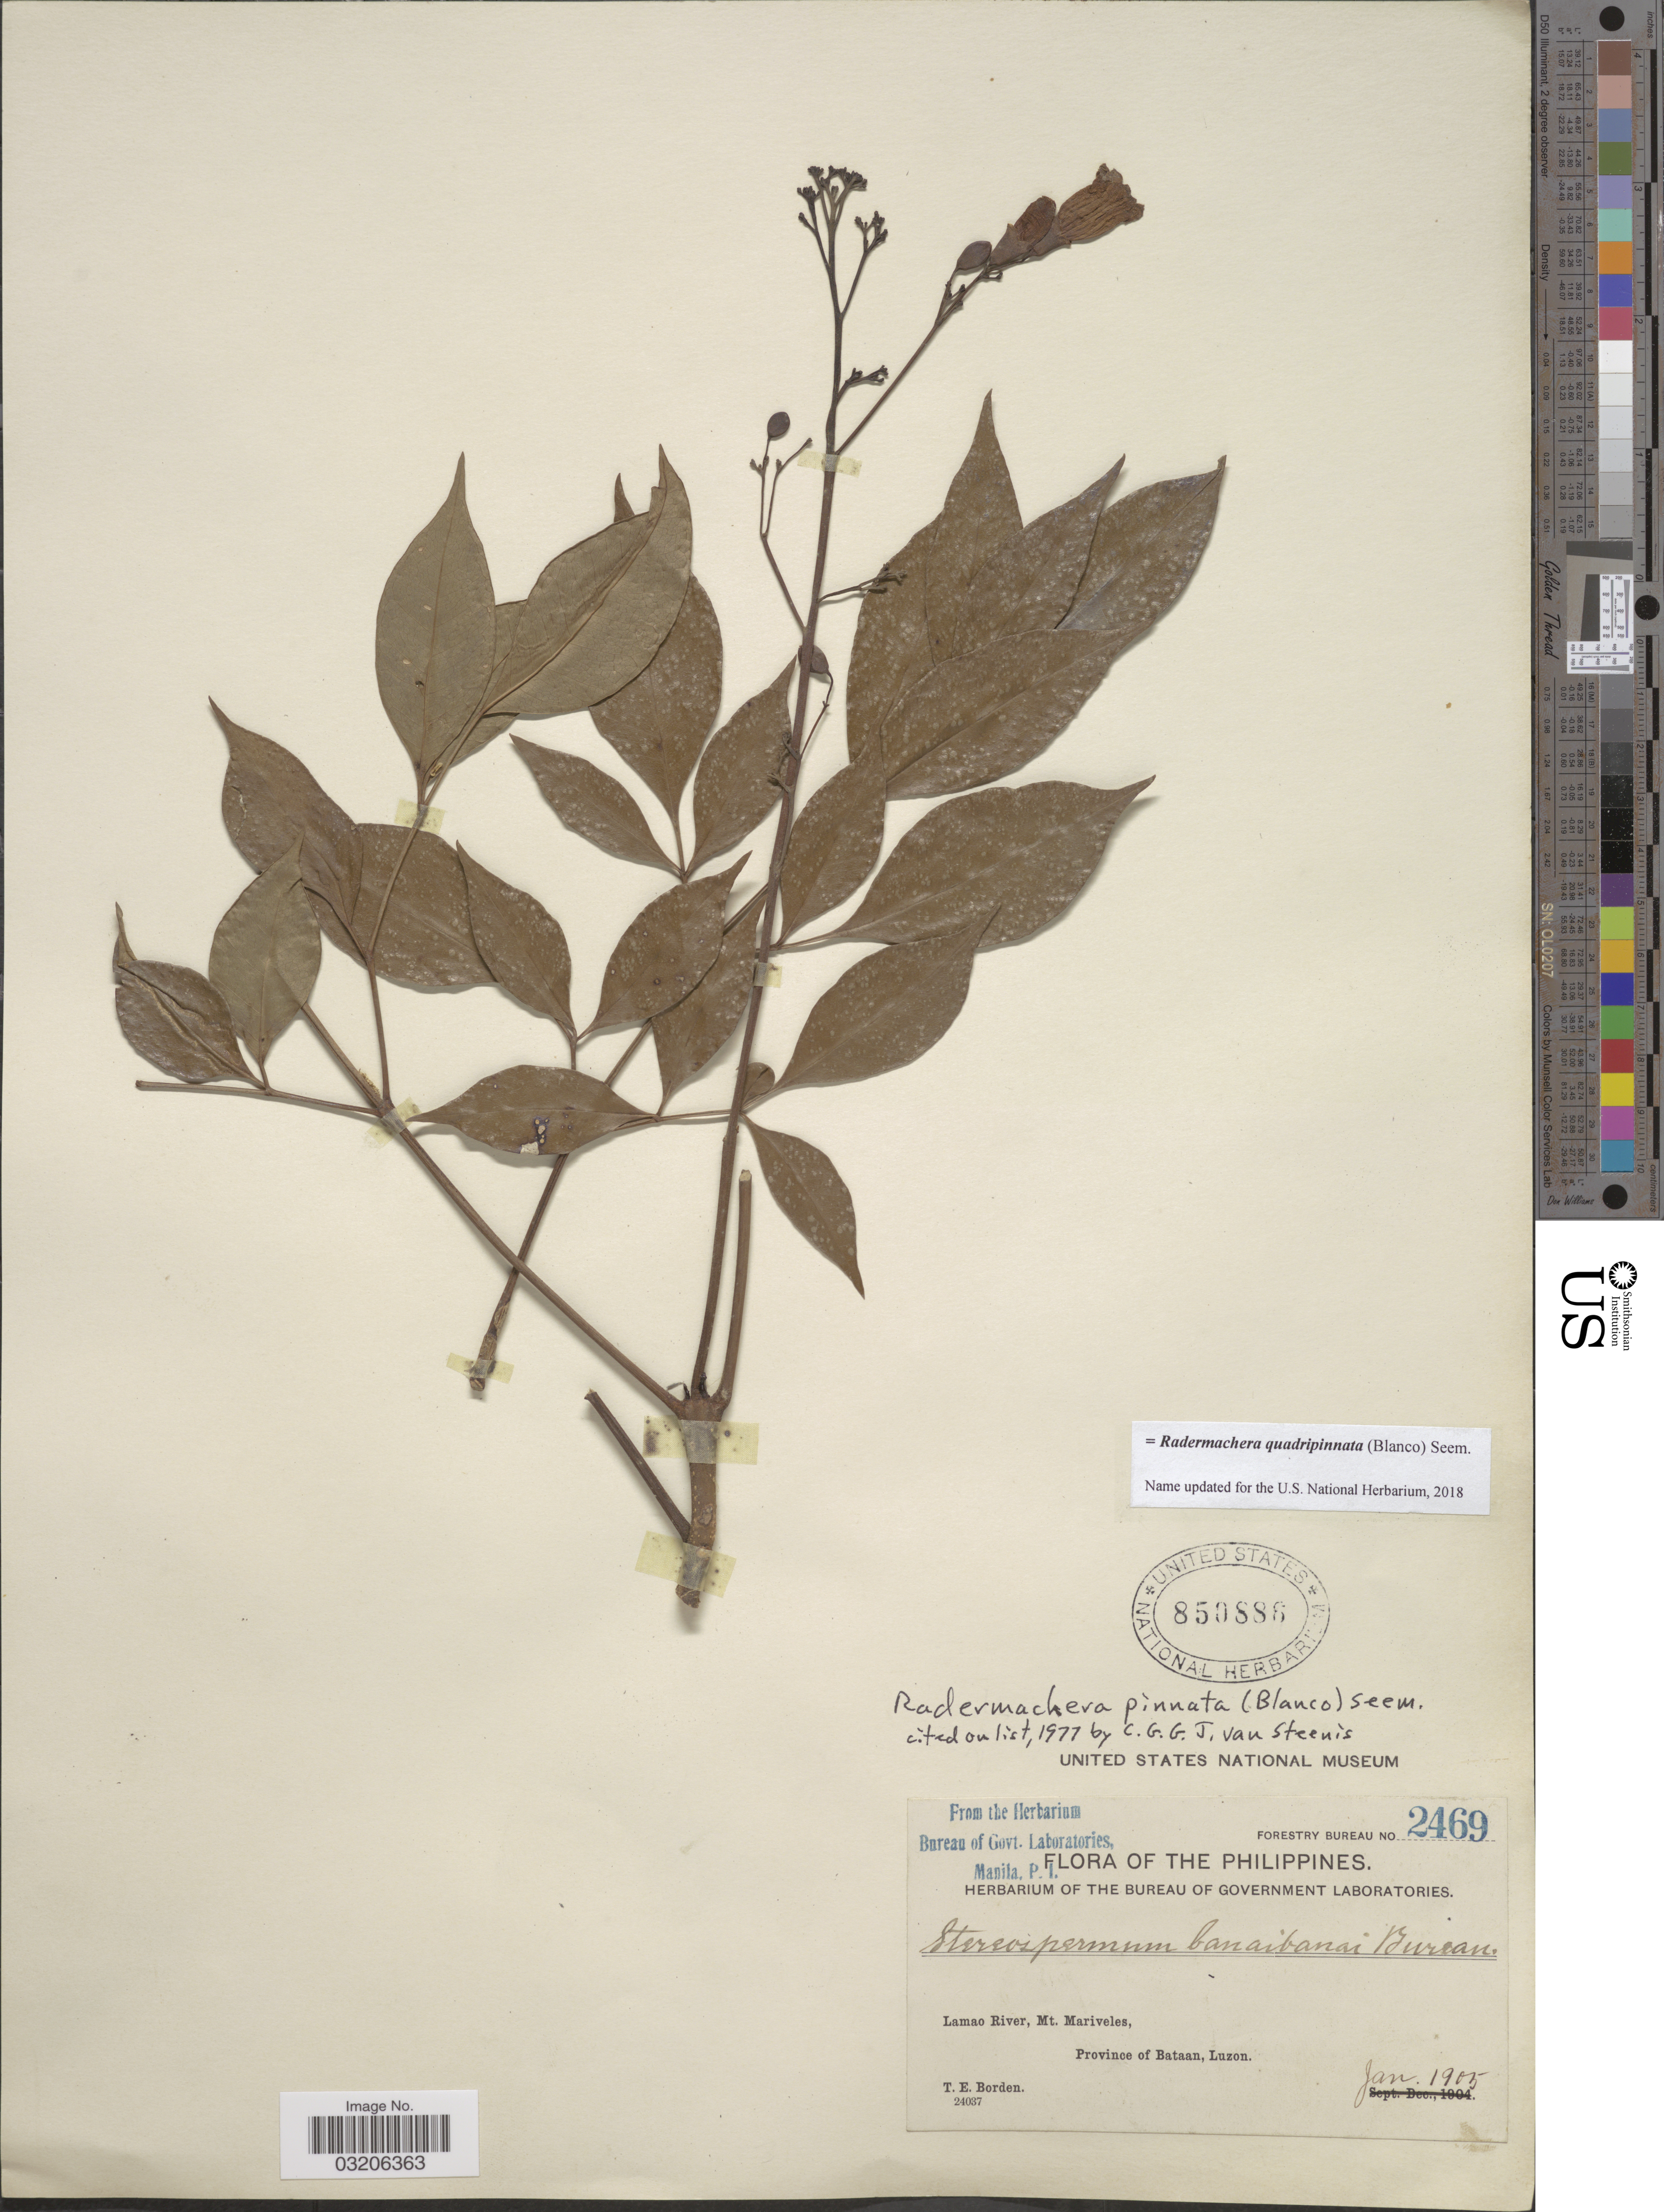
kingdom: Plantae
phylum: Tracheophyta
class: Magnoliopsida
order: Lamiales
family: Bignoniaceae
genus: Radermachera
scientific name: Radermachera quadripinnata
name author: (Blanco) Seem.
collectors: T. E. Borden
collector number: Forestry Bureau 2469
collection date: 1905-01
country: Philippines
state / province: Central Luzon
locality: Lamao River, Mt. Mariveles, Province of Bataan.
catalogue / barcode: US 850886